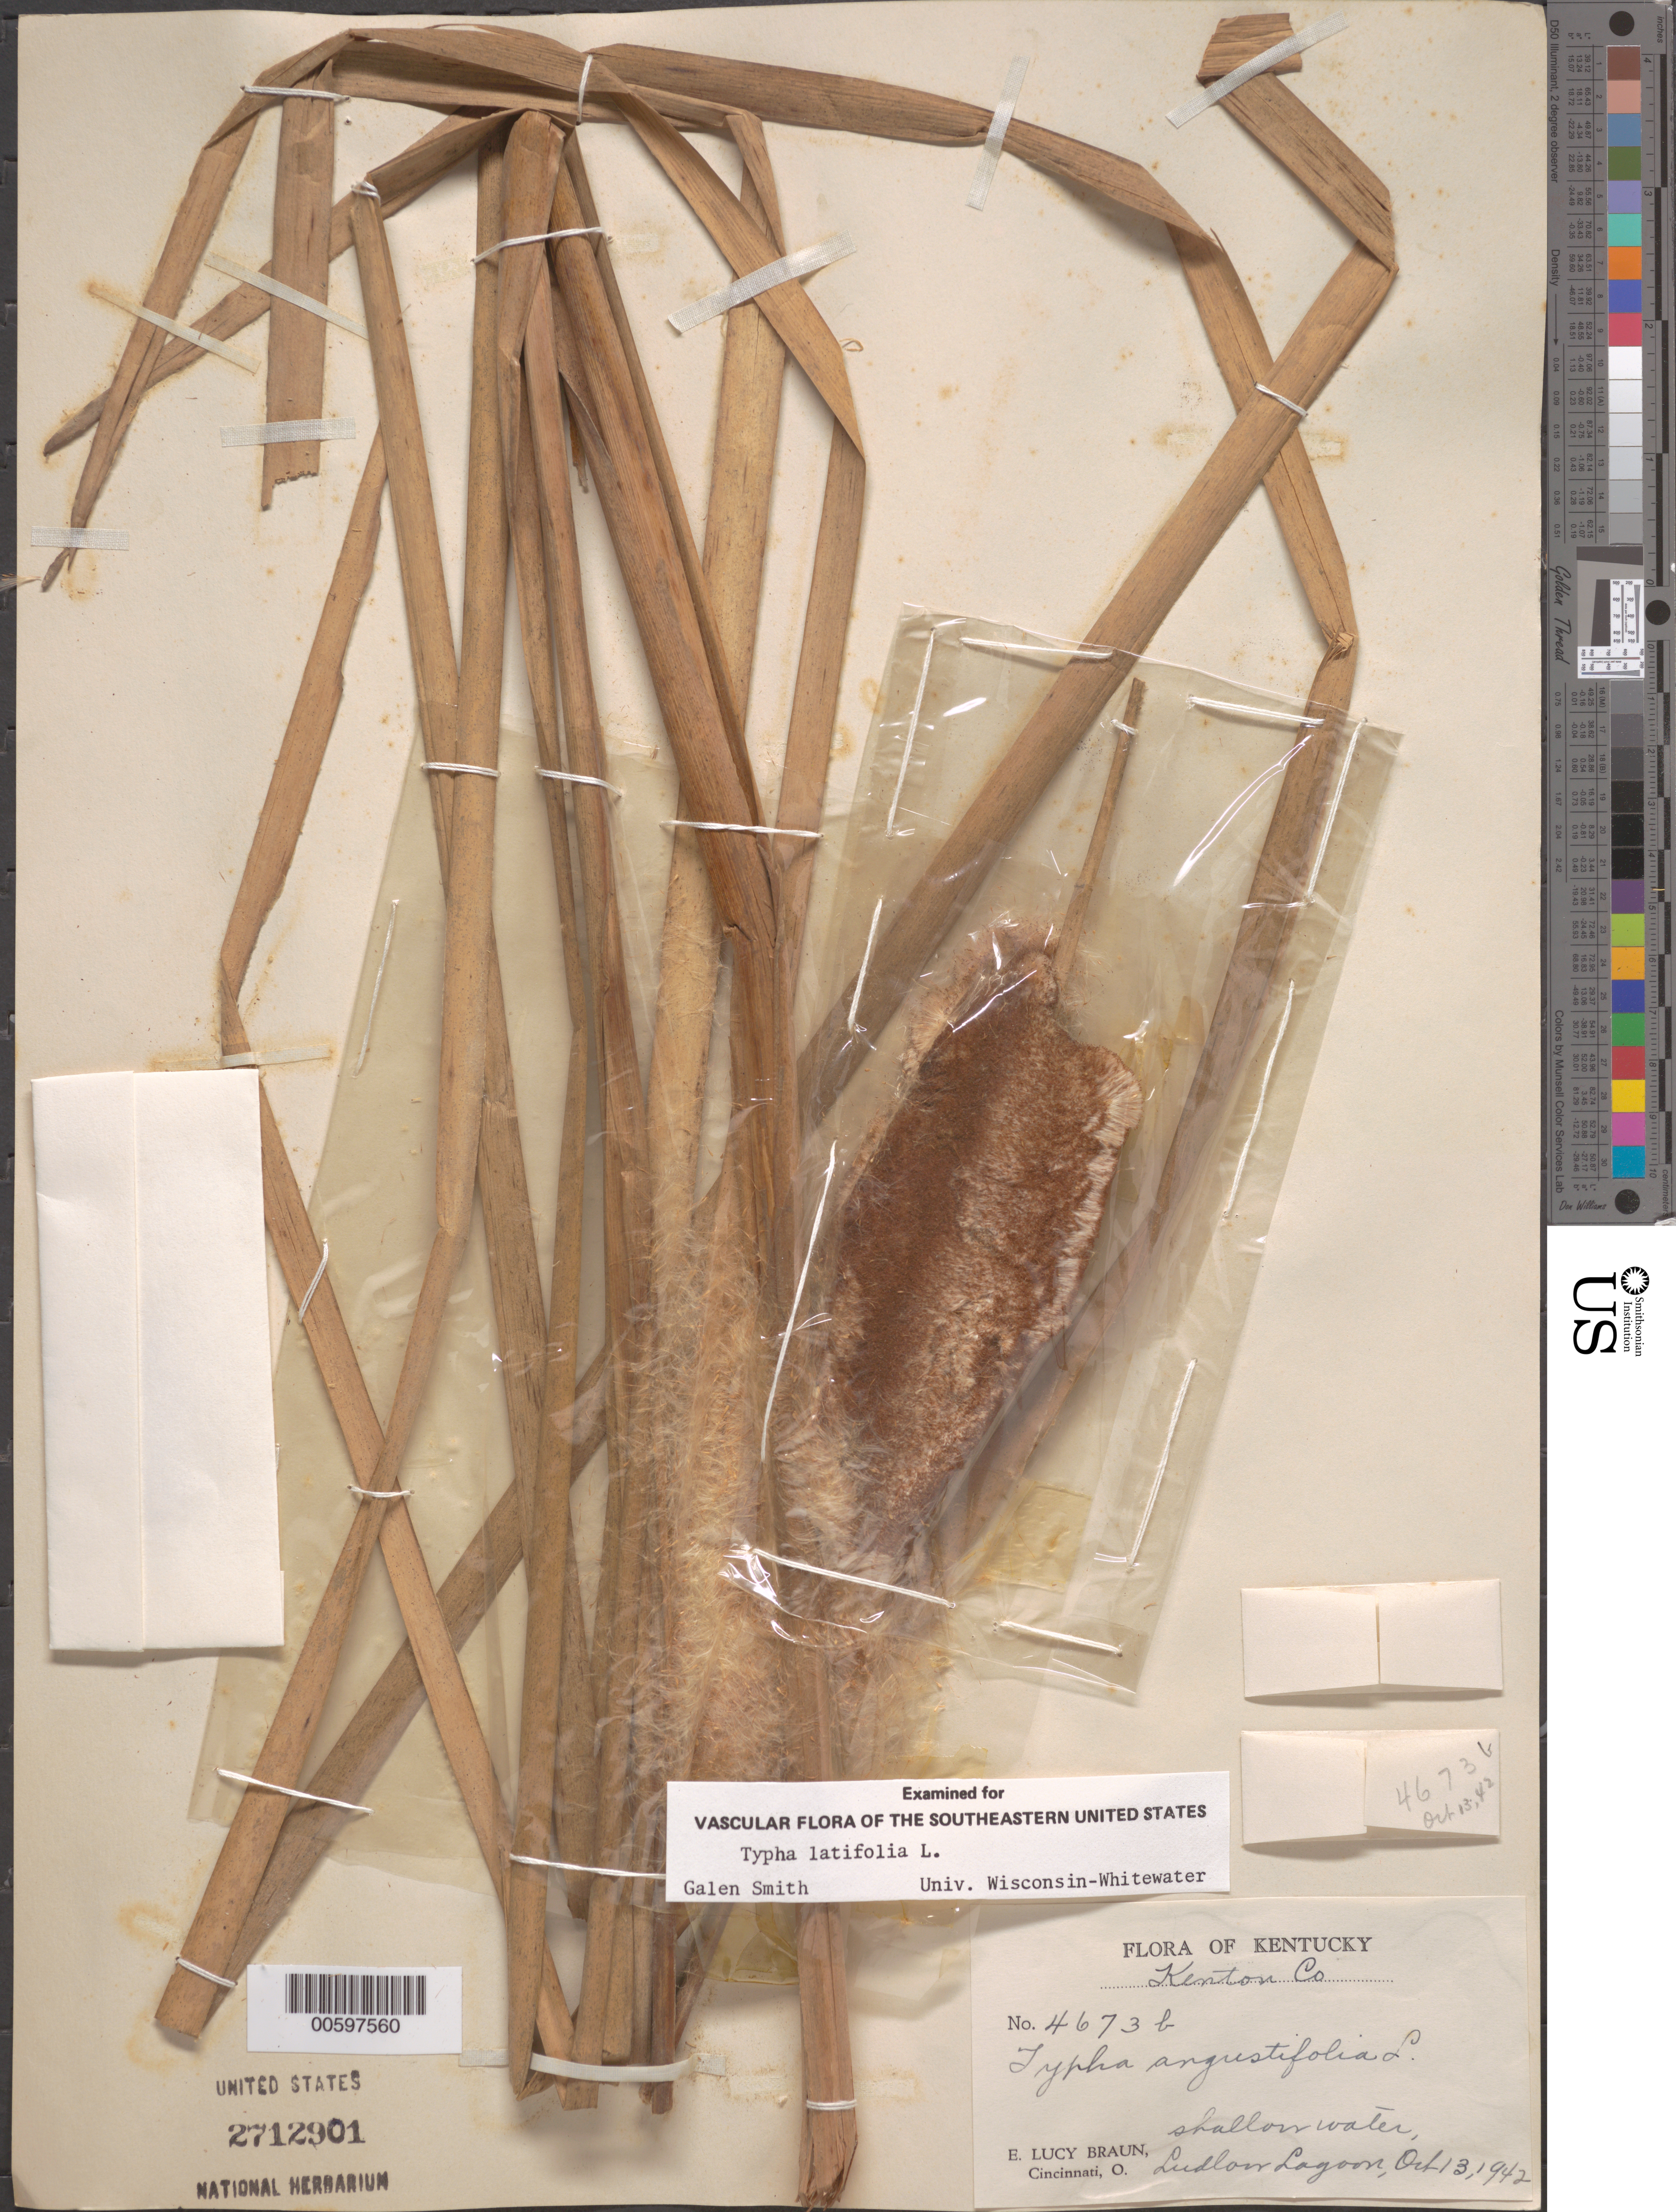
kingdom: Plantae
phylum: Tracheophyta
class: Liliopsida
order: Poales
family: Typhaceae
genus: Typha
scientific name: Typha latifolia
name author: L.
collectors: E. L. Braun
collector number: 4673b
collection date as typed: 13 Oct 1942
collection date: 1942-10-13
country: United States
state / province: Kentucky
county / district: Kenton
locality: Ludlow Lagoon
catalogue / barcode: US 2712901